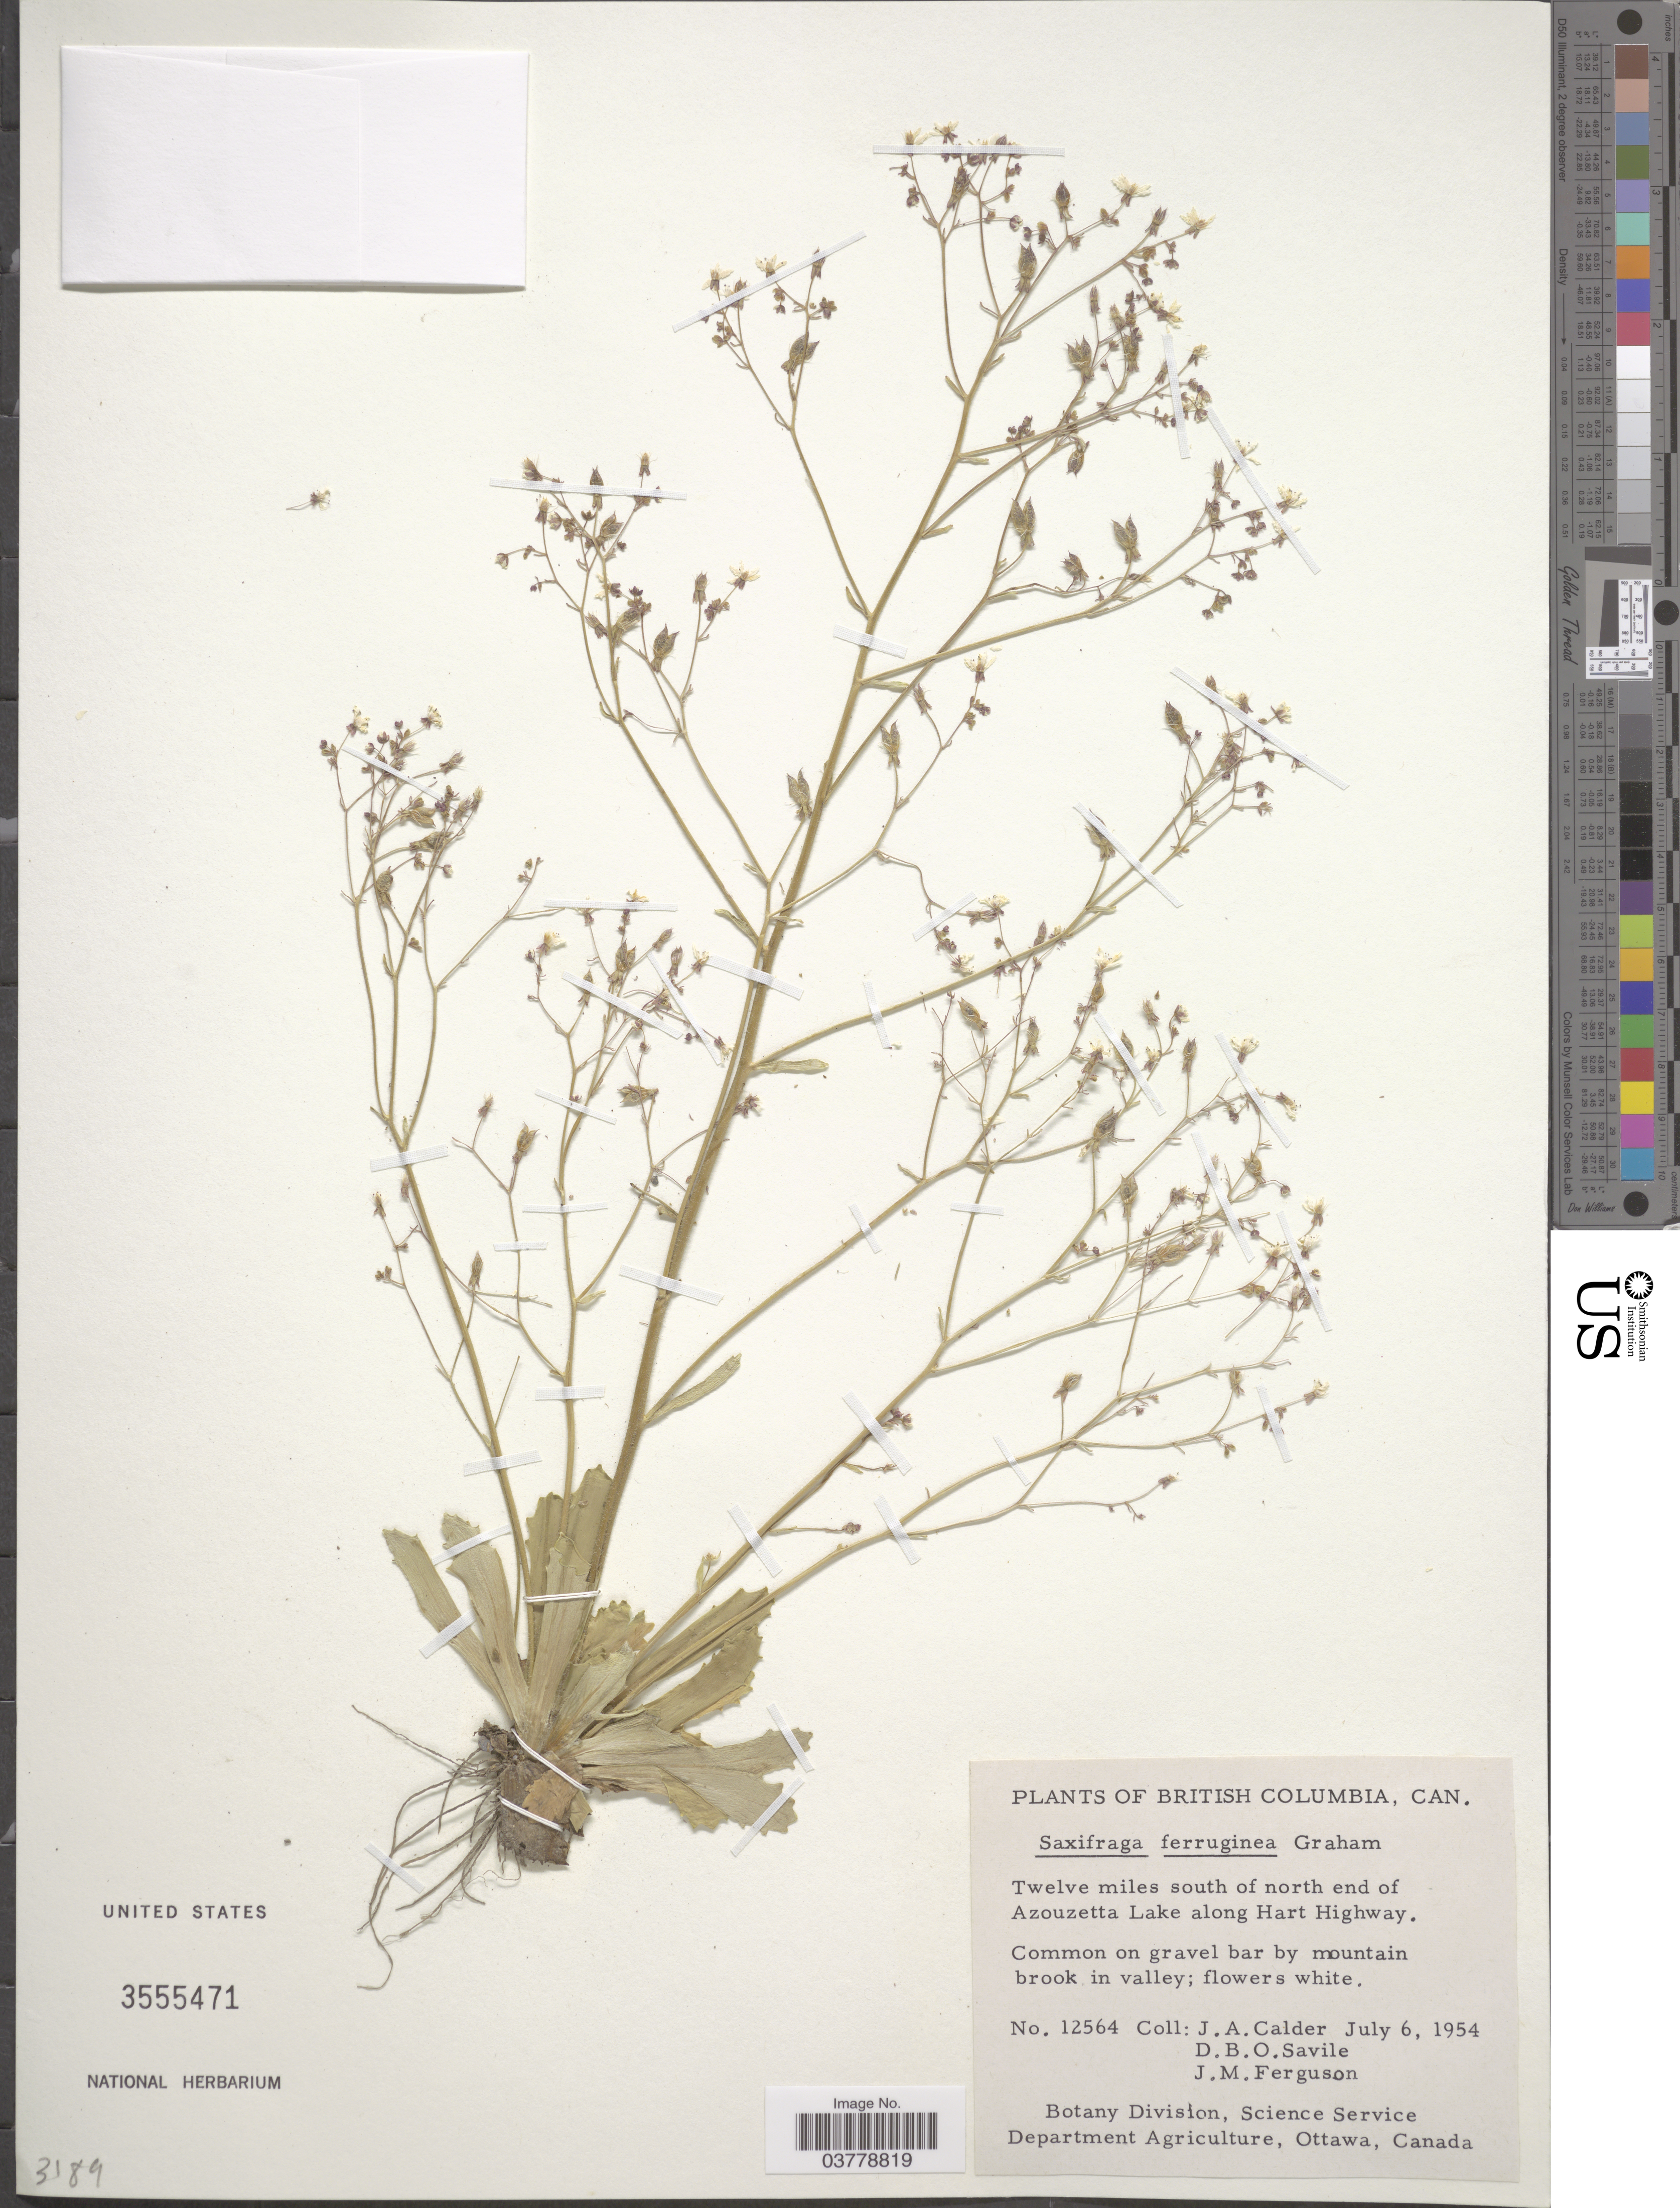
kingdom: Plantae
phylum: Tracheophyta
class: Magnoliopsida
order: Saxifragales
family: Saxifragaceae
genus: Micranthes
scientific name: Micranthes ferruginea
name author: (Graham) Brouillet & Gornall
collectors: J. A. Calder, D. Savile & J. M. Ferguson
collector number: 12564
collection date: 1954-07-06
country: Canada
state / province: British Columbia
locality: Twelve miles south of north end of Azouzetta Lake along Hart Highway.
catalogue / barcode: US 3555471